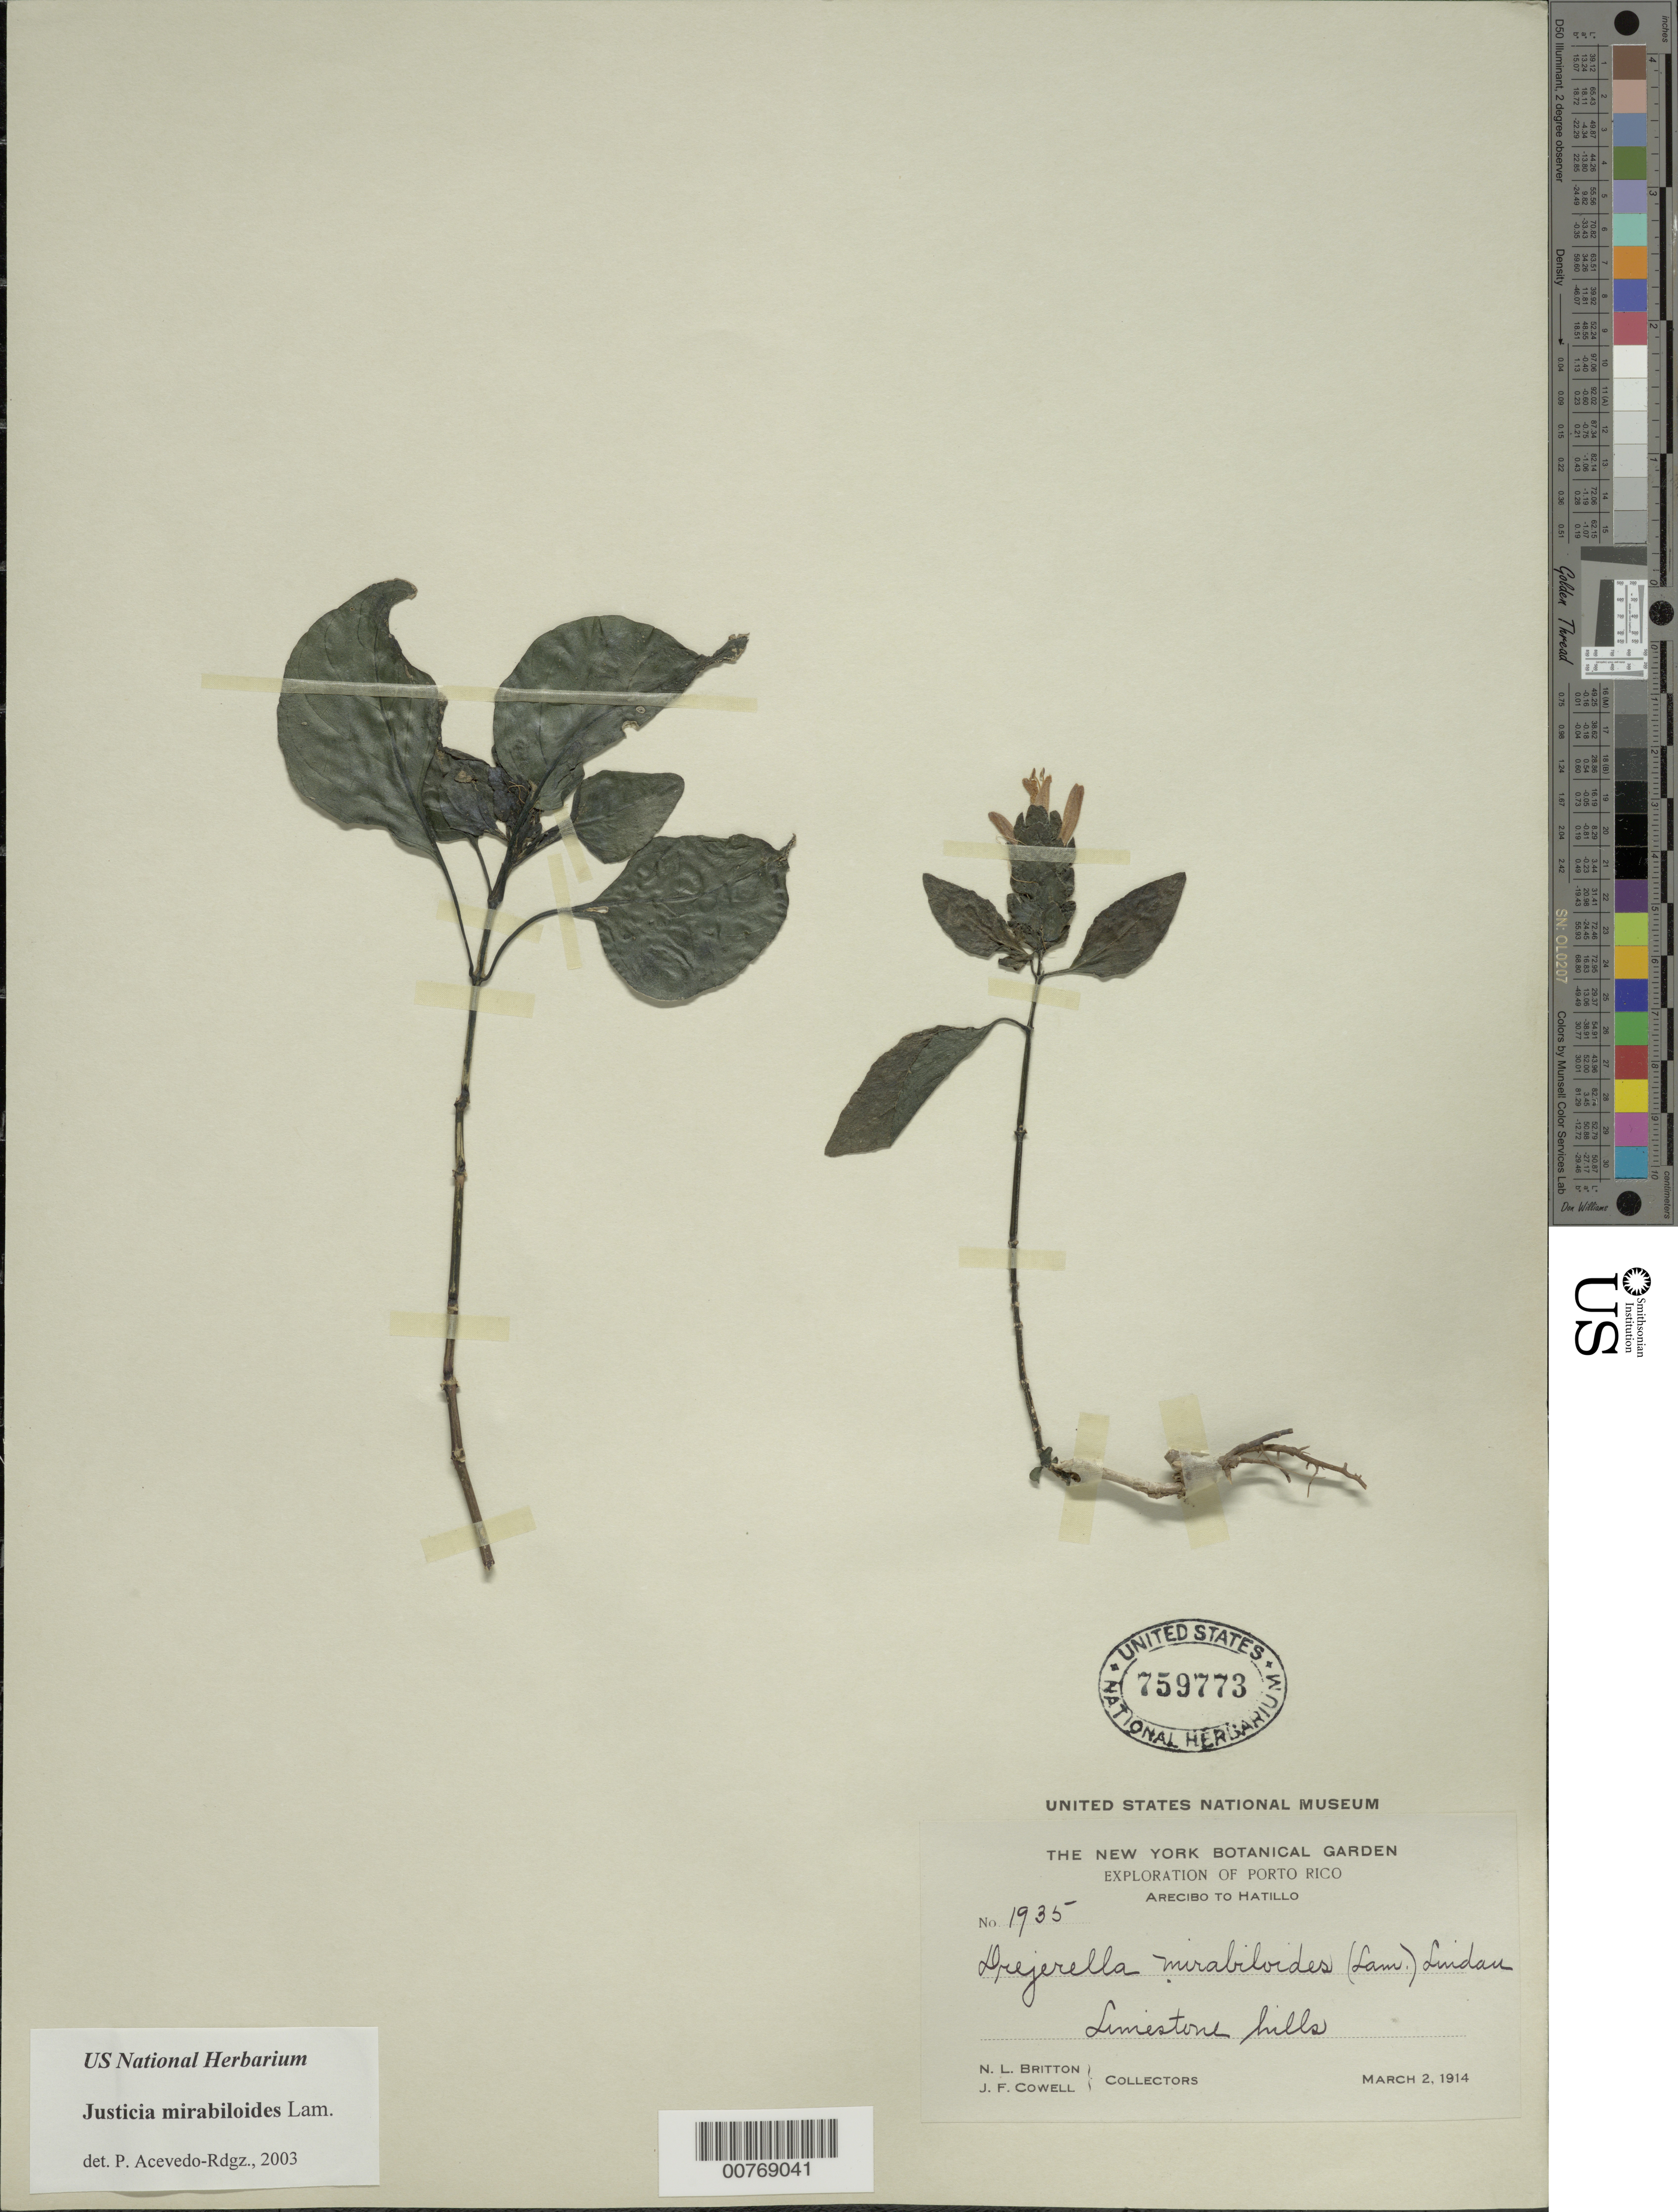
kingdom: Plantae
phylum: Tracheophyta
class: Magnoliopsida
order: Lamiales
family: Acanthaceae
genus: Justicia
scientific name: Justicia mirabiloides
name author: Lam.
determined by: Acevedo-Rodríguez, P., (BOT), Smithsonian Institution - National Museum of Natural History (UNITED STATES)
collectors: N. Britton & J. F. Cowell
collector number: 1935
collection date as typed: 02 Mar 1914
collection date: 1914-03-02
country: Puerto Rico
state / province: Arecibo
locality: Arecibo to Hatillo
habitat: Limestone hills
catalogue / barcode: US 759773